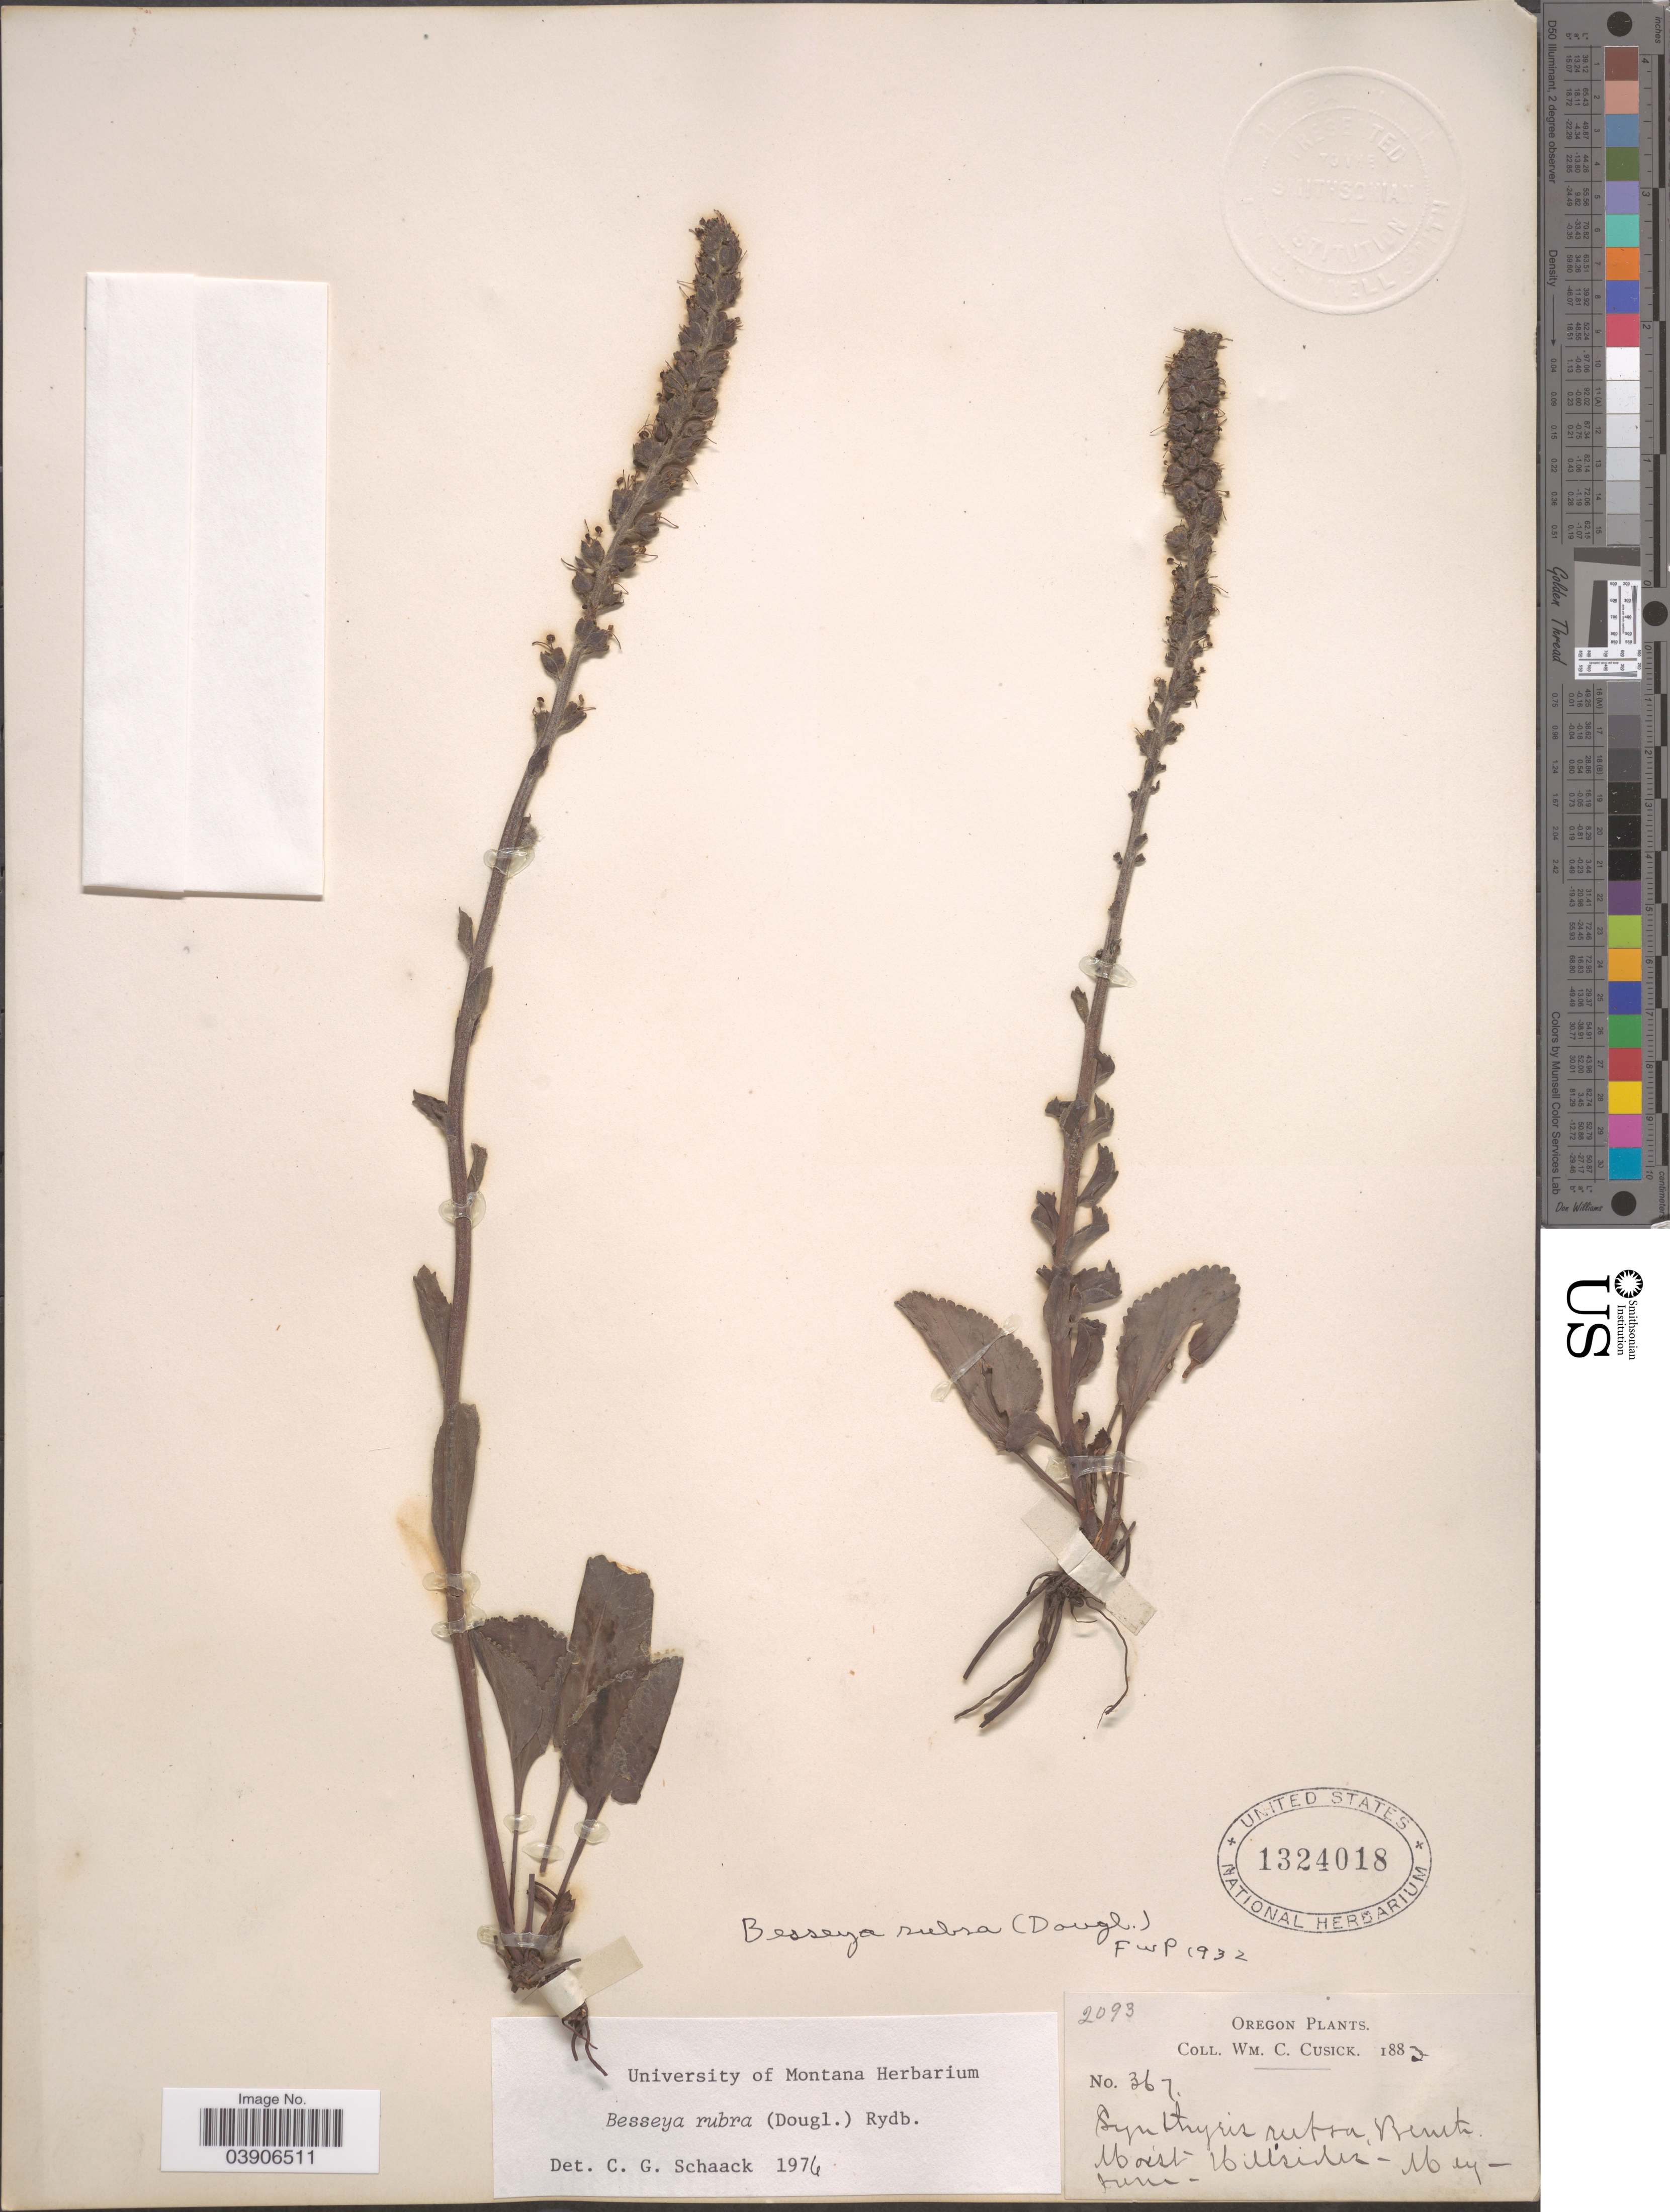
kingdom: Plantae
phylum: Tracheophyta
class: Magnoliopsida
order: Lamiales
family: Plantaginaceae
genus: Synthyris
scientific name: Synthyris rubra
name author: (Douglas ex Hook.) Benth.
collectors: W. C. Cusick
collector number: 367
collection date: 1883-05/1883-06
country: United States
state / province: Oregon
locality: Hillsides.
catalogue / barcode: US 1324018